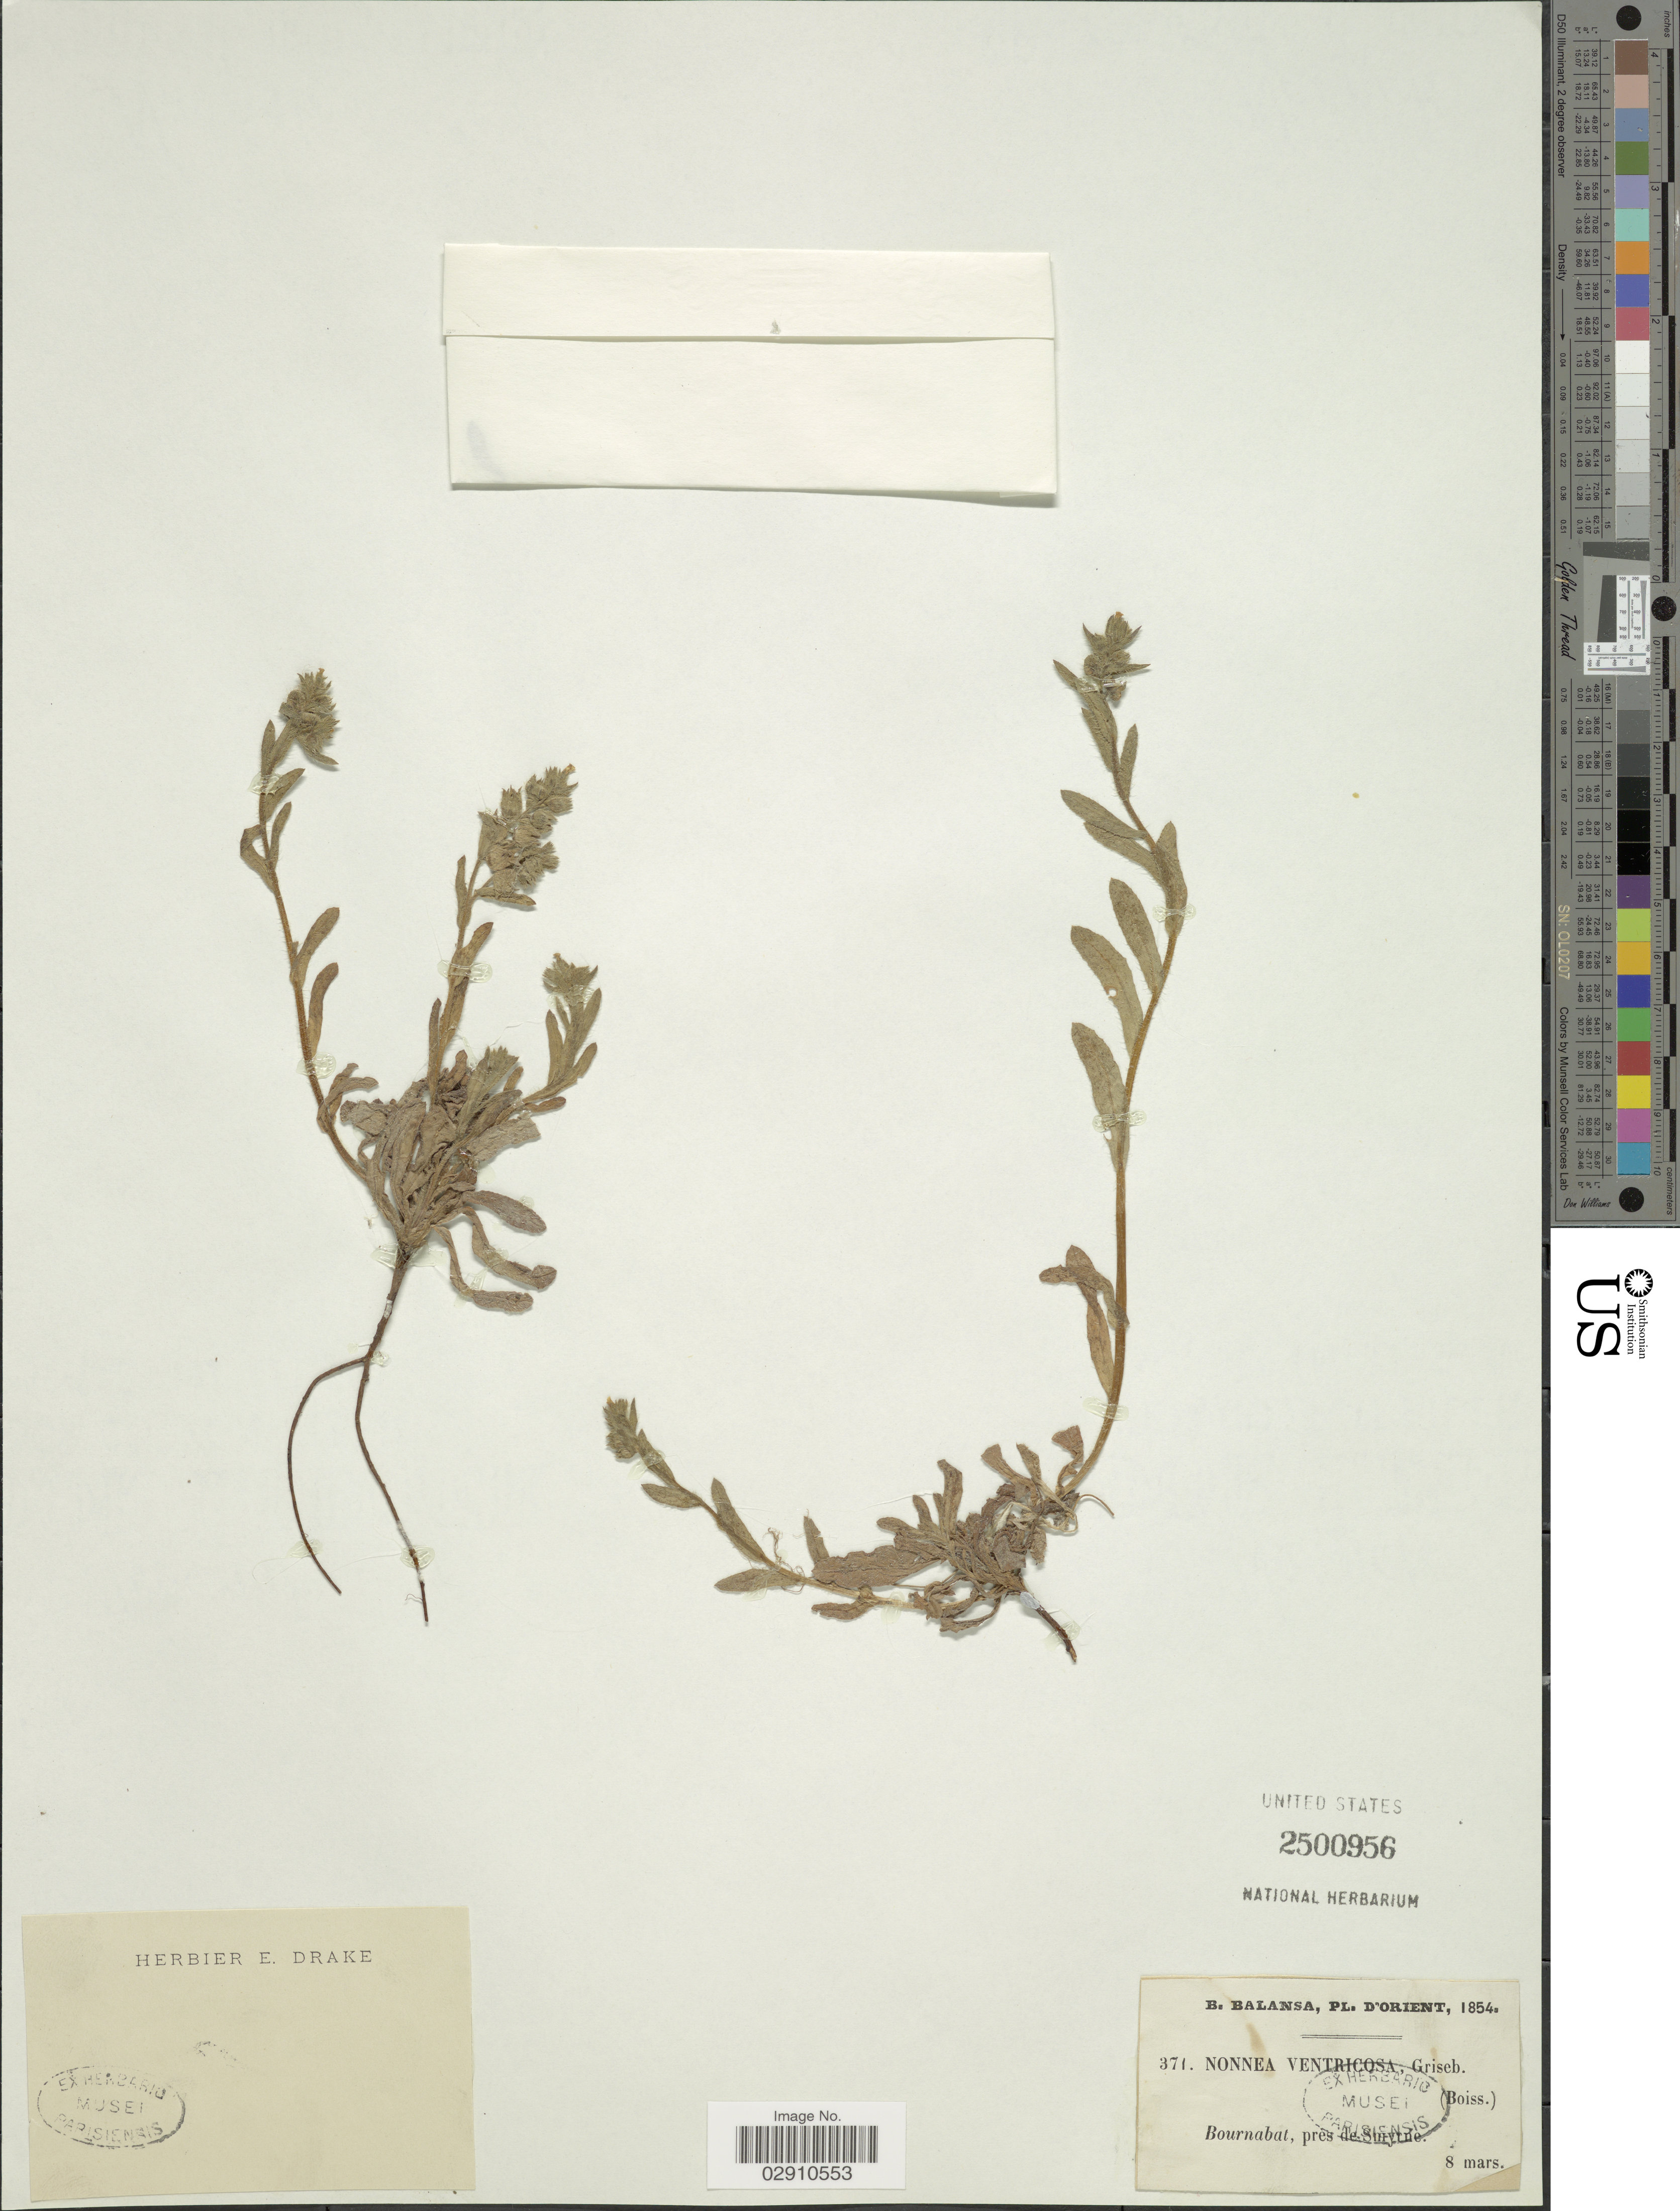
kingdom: Plantae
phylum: Tracheophyta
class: Magnoliopsida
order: Boraginales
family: Boraginaceae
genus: Nonea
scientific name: Nonea ventricosa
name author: Griseb.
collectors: B. Balansa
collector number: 371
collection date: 1854-03-08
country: Turkey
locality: D'Orient. Bournabat, pres de Smyrne.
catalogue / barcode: US 2500956